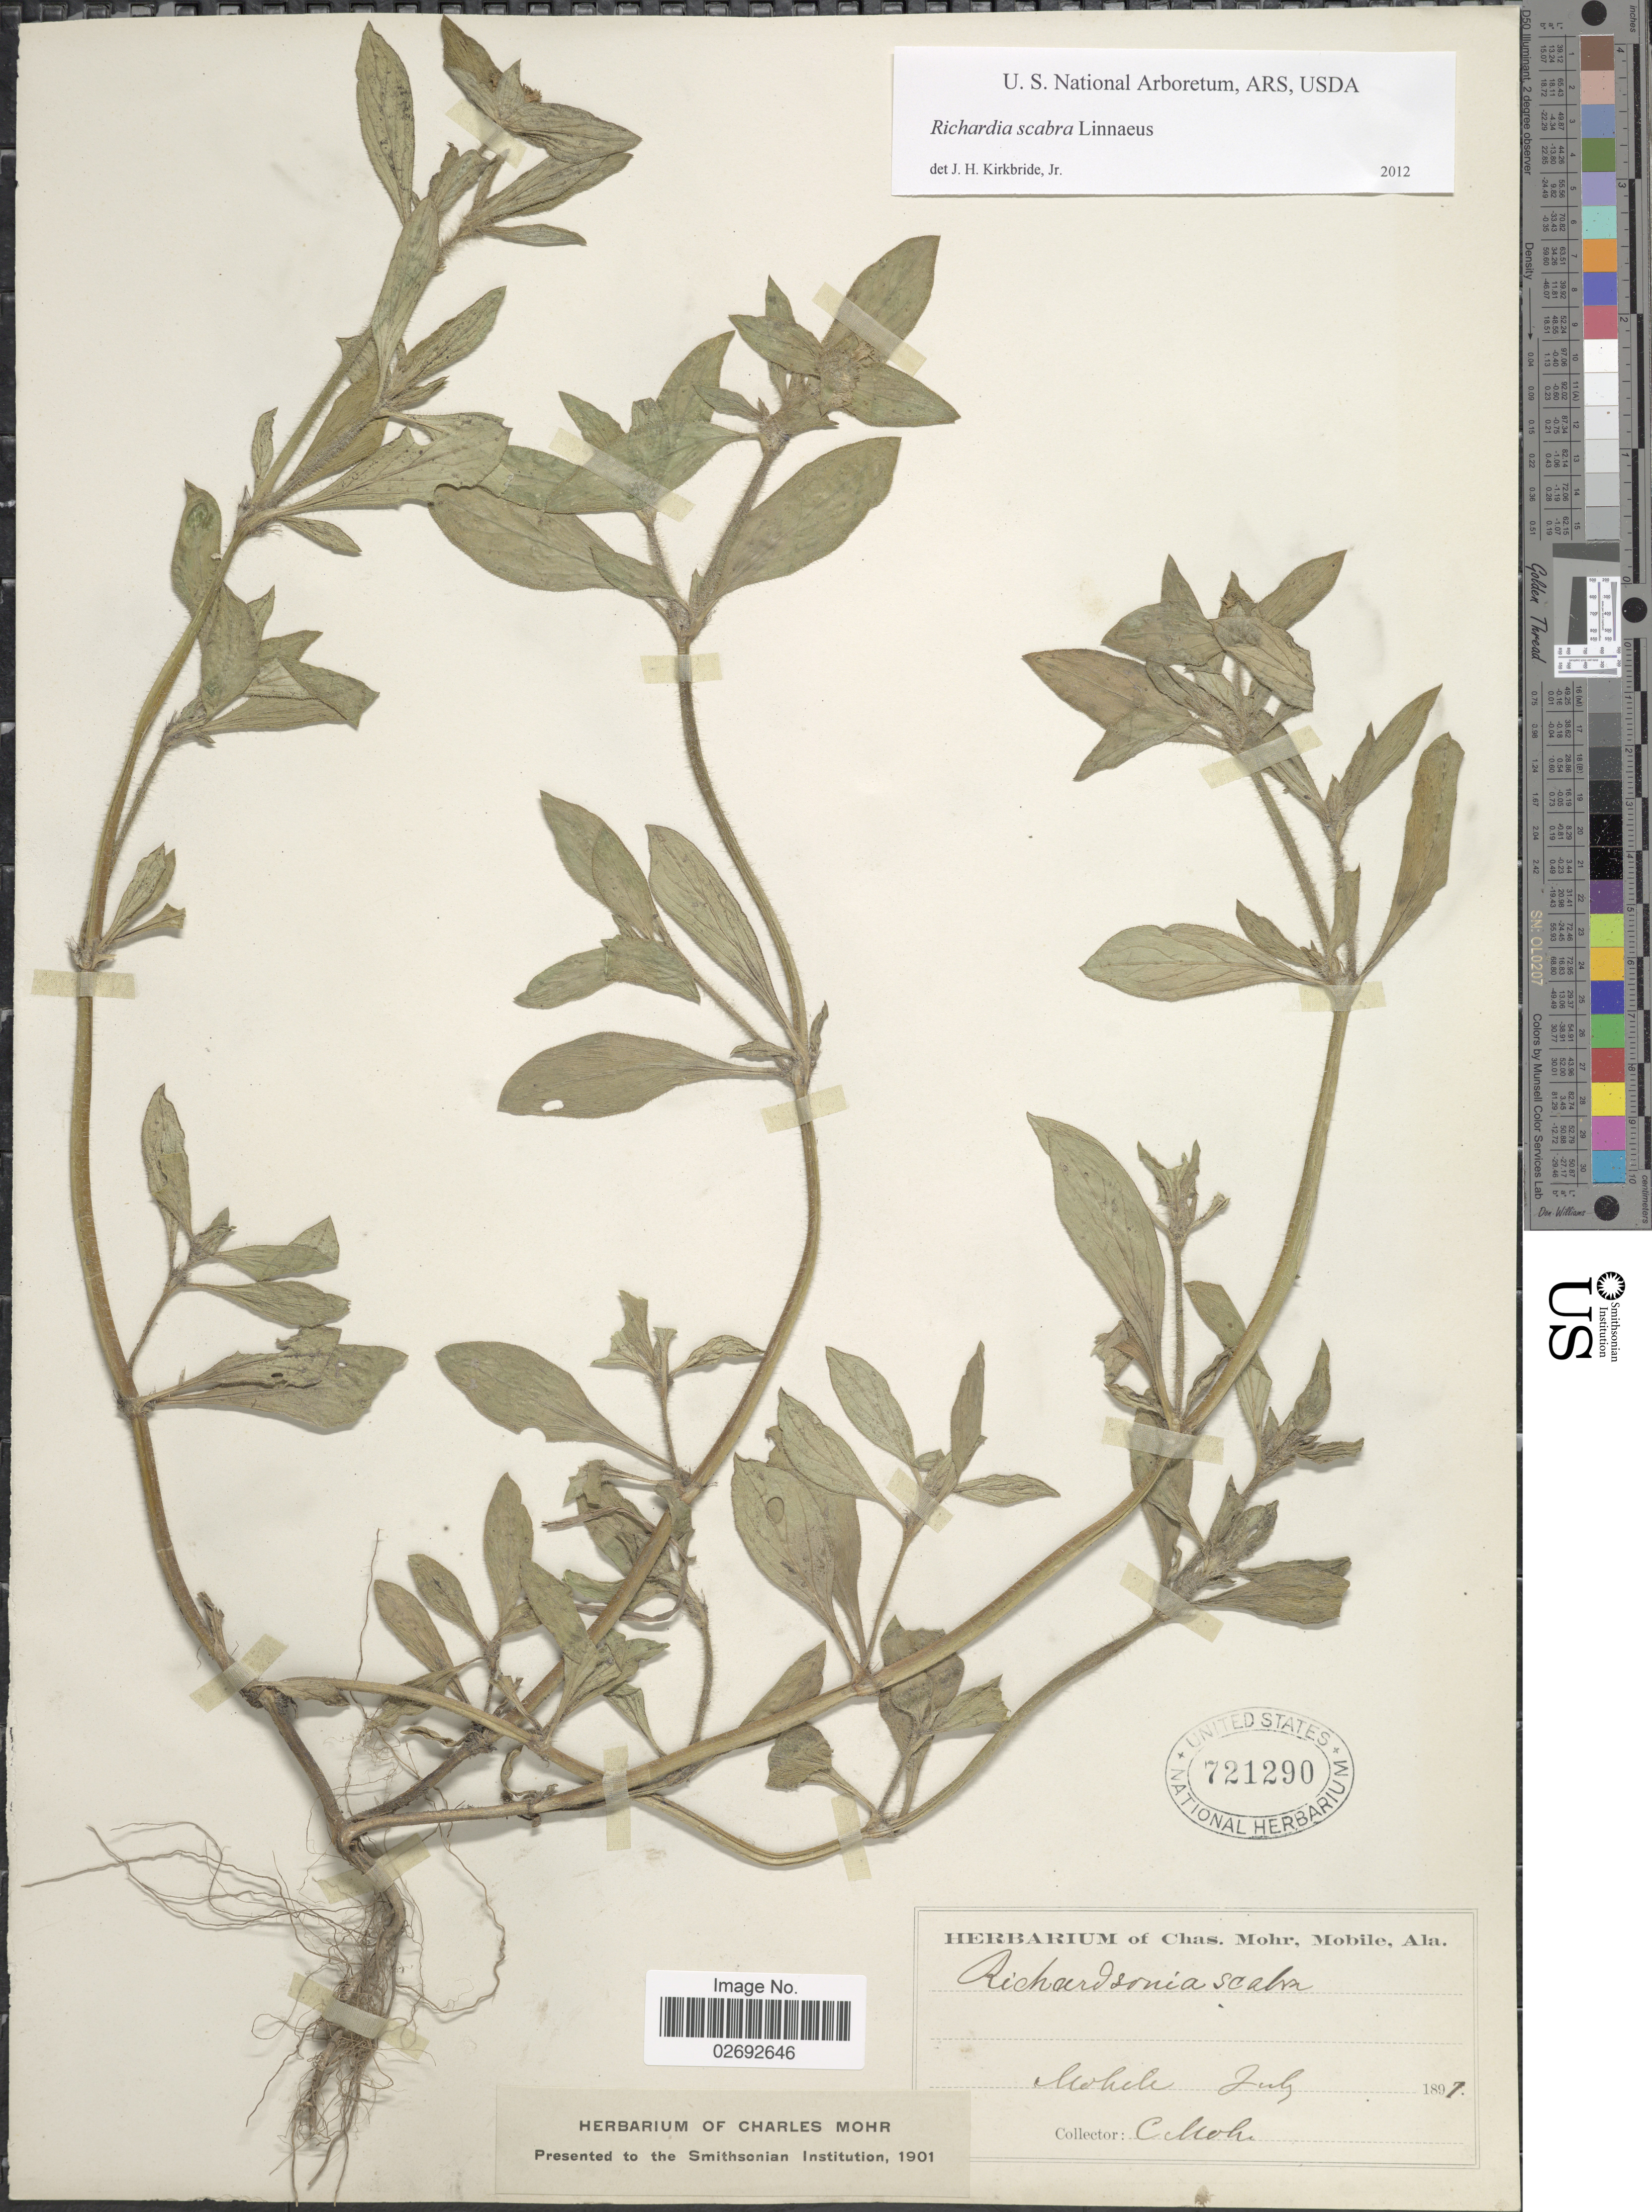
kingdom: Plantae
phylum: Tracheophyta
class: Magnoliopsida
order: Gentianales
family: Rubiaceae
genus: Richardia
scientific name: Richardia scabra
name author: L.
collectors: C. T. Mohr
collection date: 1897-07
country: United States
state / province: Alabama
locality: Mobile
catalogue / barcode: US 721290